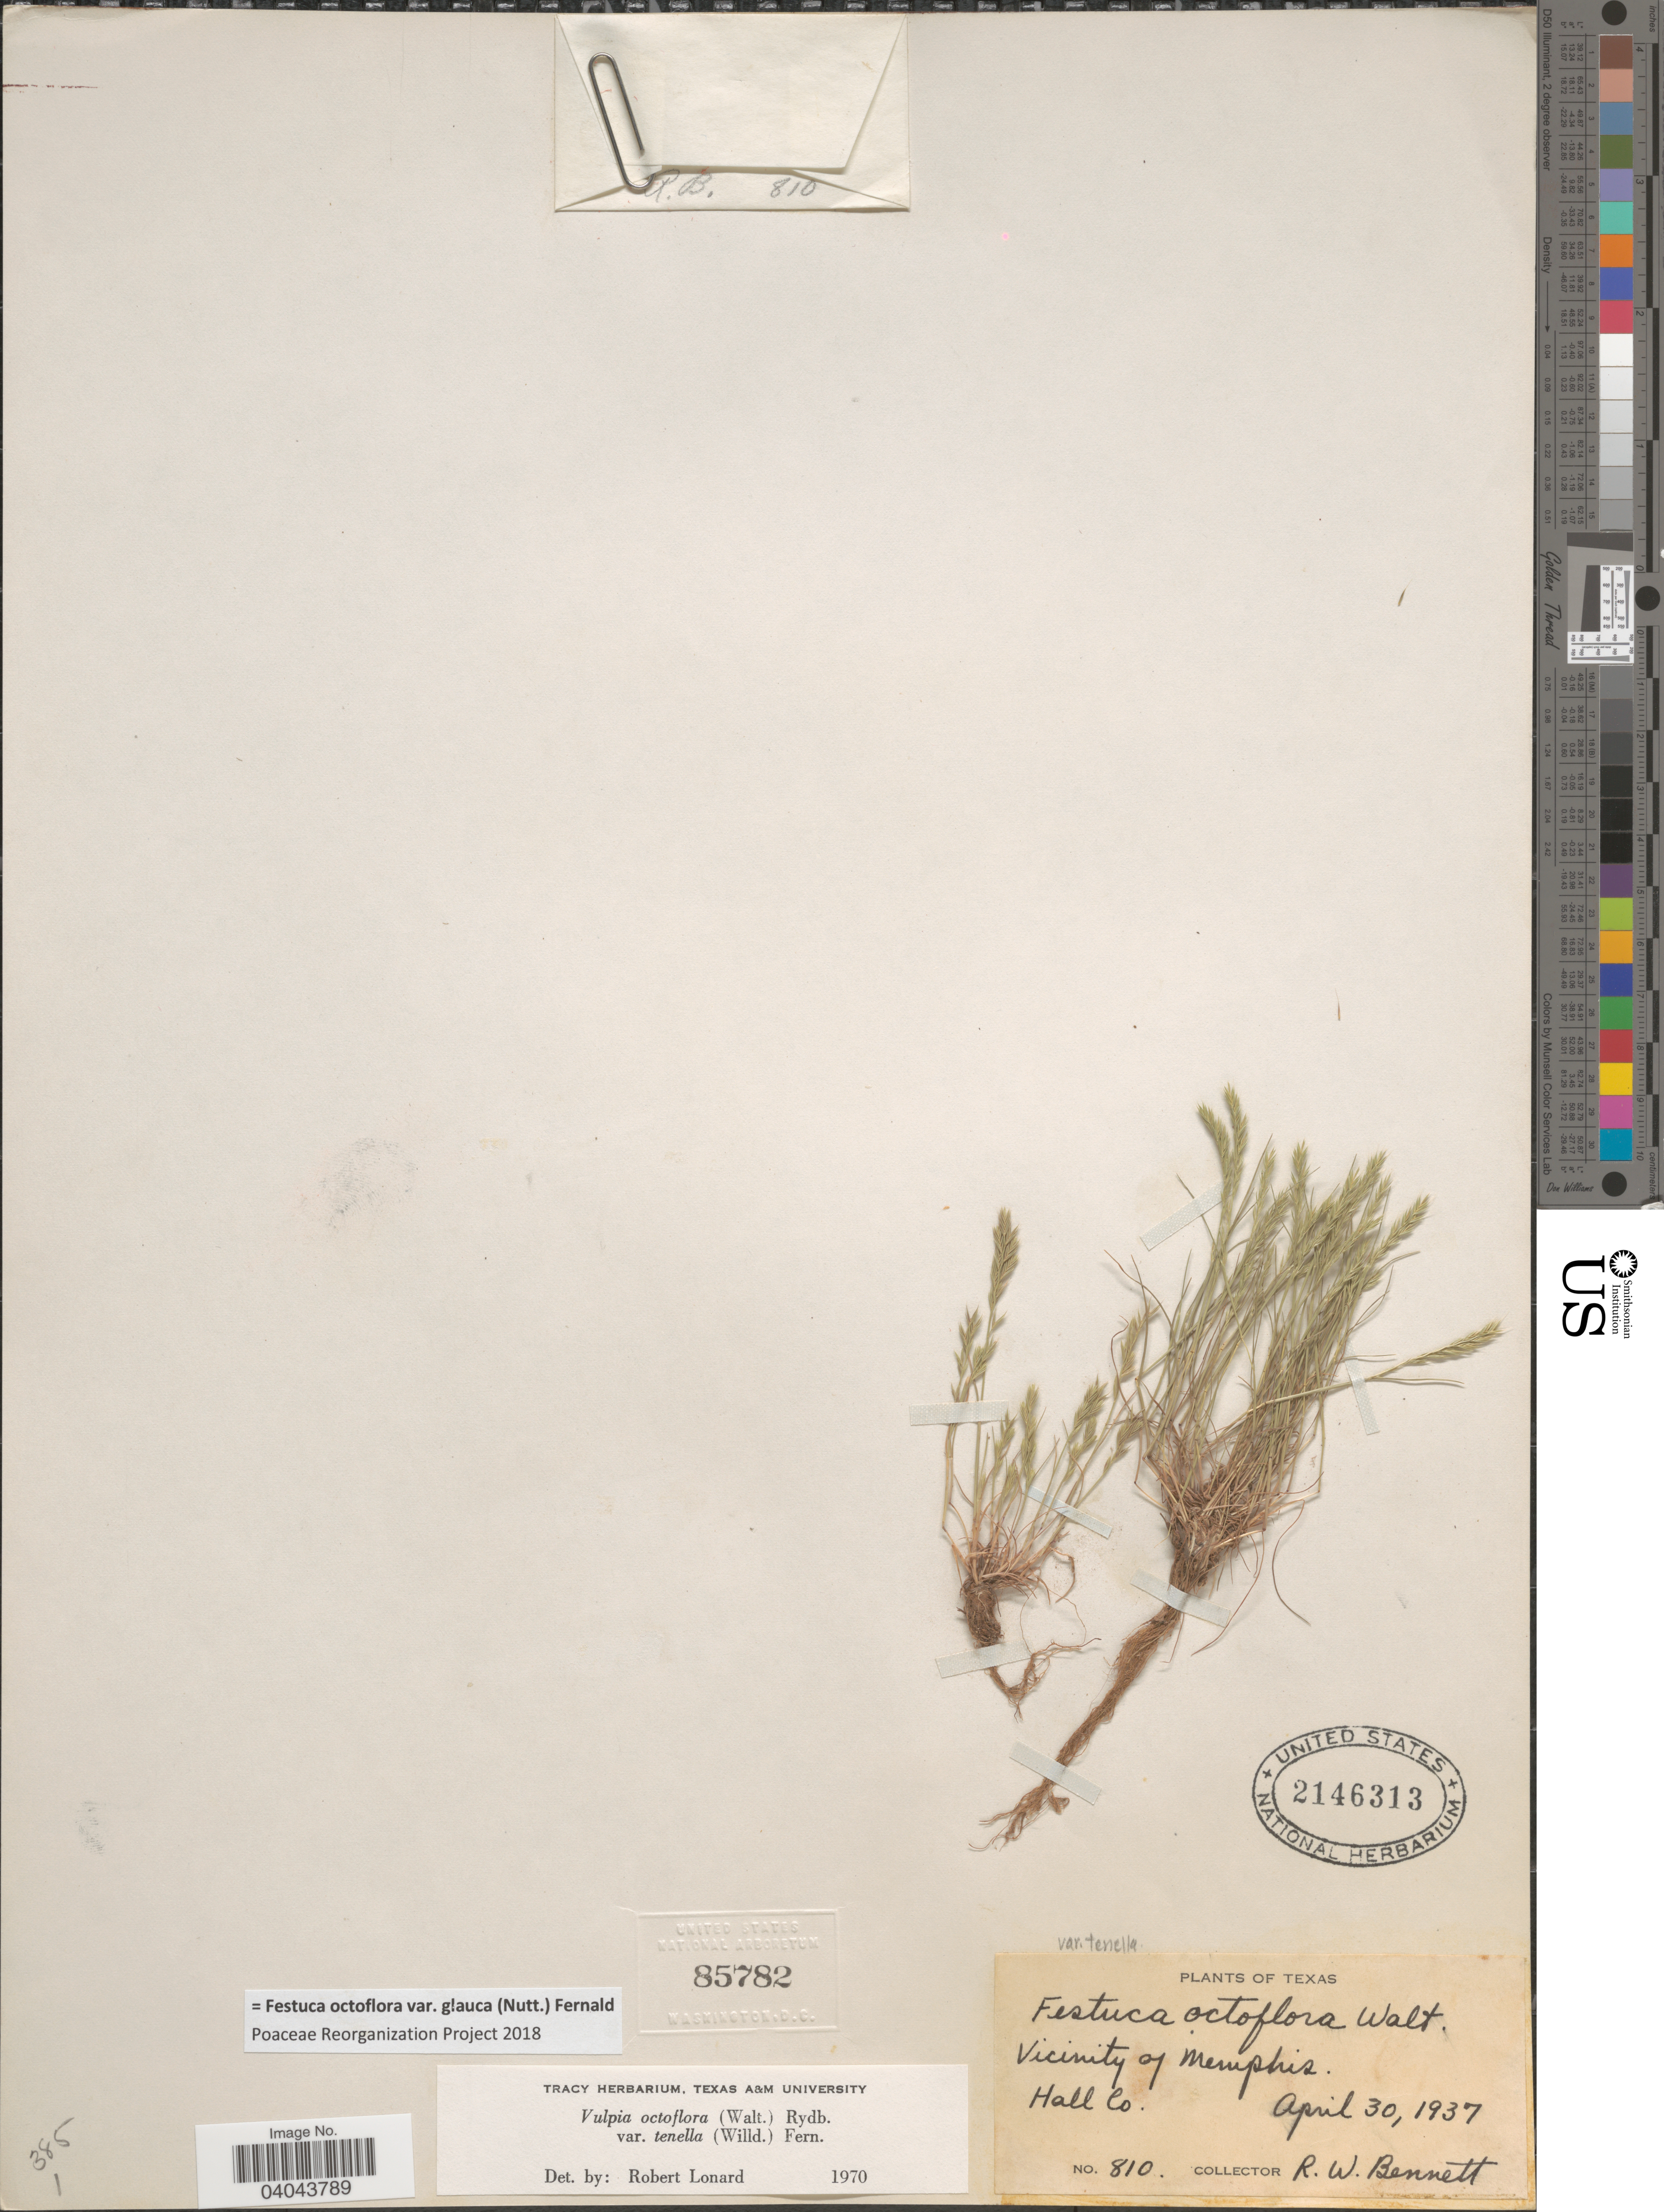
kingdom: Plantae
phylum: Tracheophyta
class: Liliopsida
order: Poales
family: Poaceae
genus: Festuca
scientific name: Festuca octoflora var. glauca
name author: (Nutt.) Fernald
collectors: R. W. Bennett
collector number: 810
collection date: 1937-04-30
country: United States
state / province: Texas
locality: Vicinity of Memphis. Hall Co.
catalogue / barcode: US 2146313